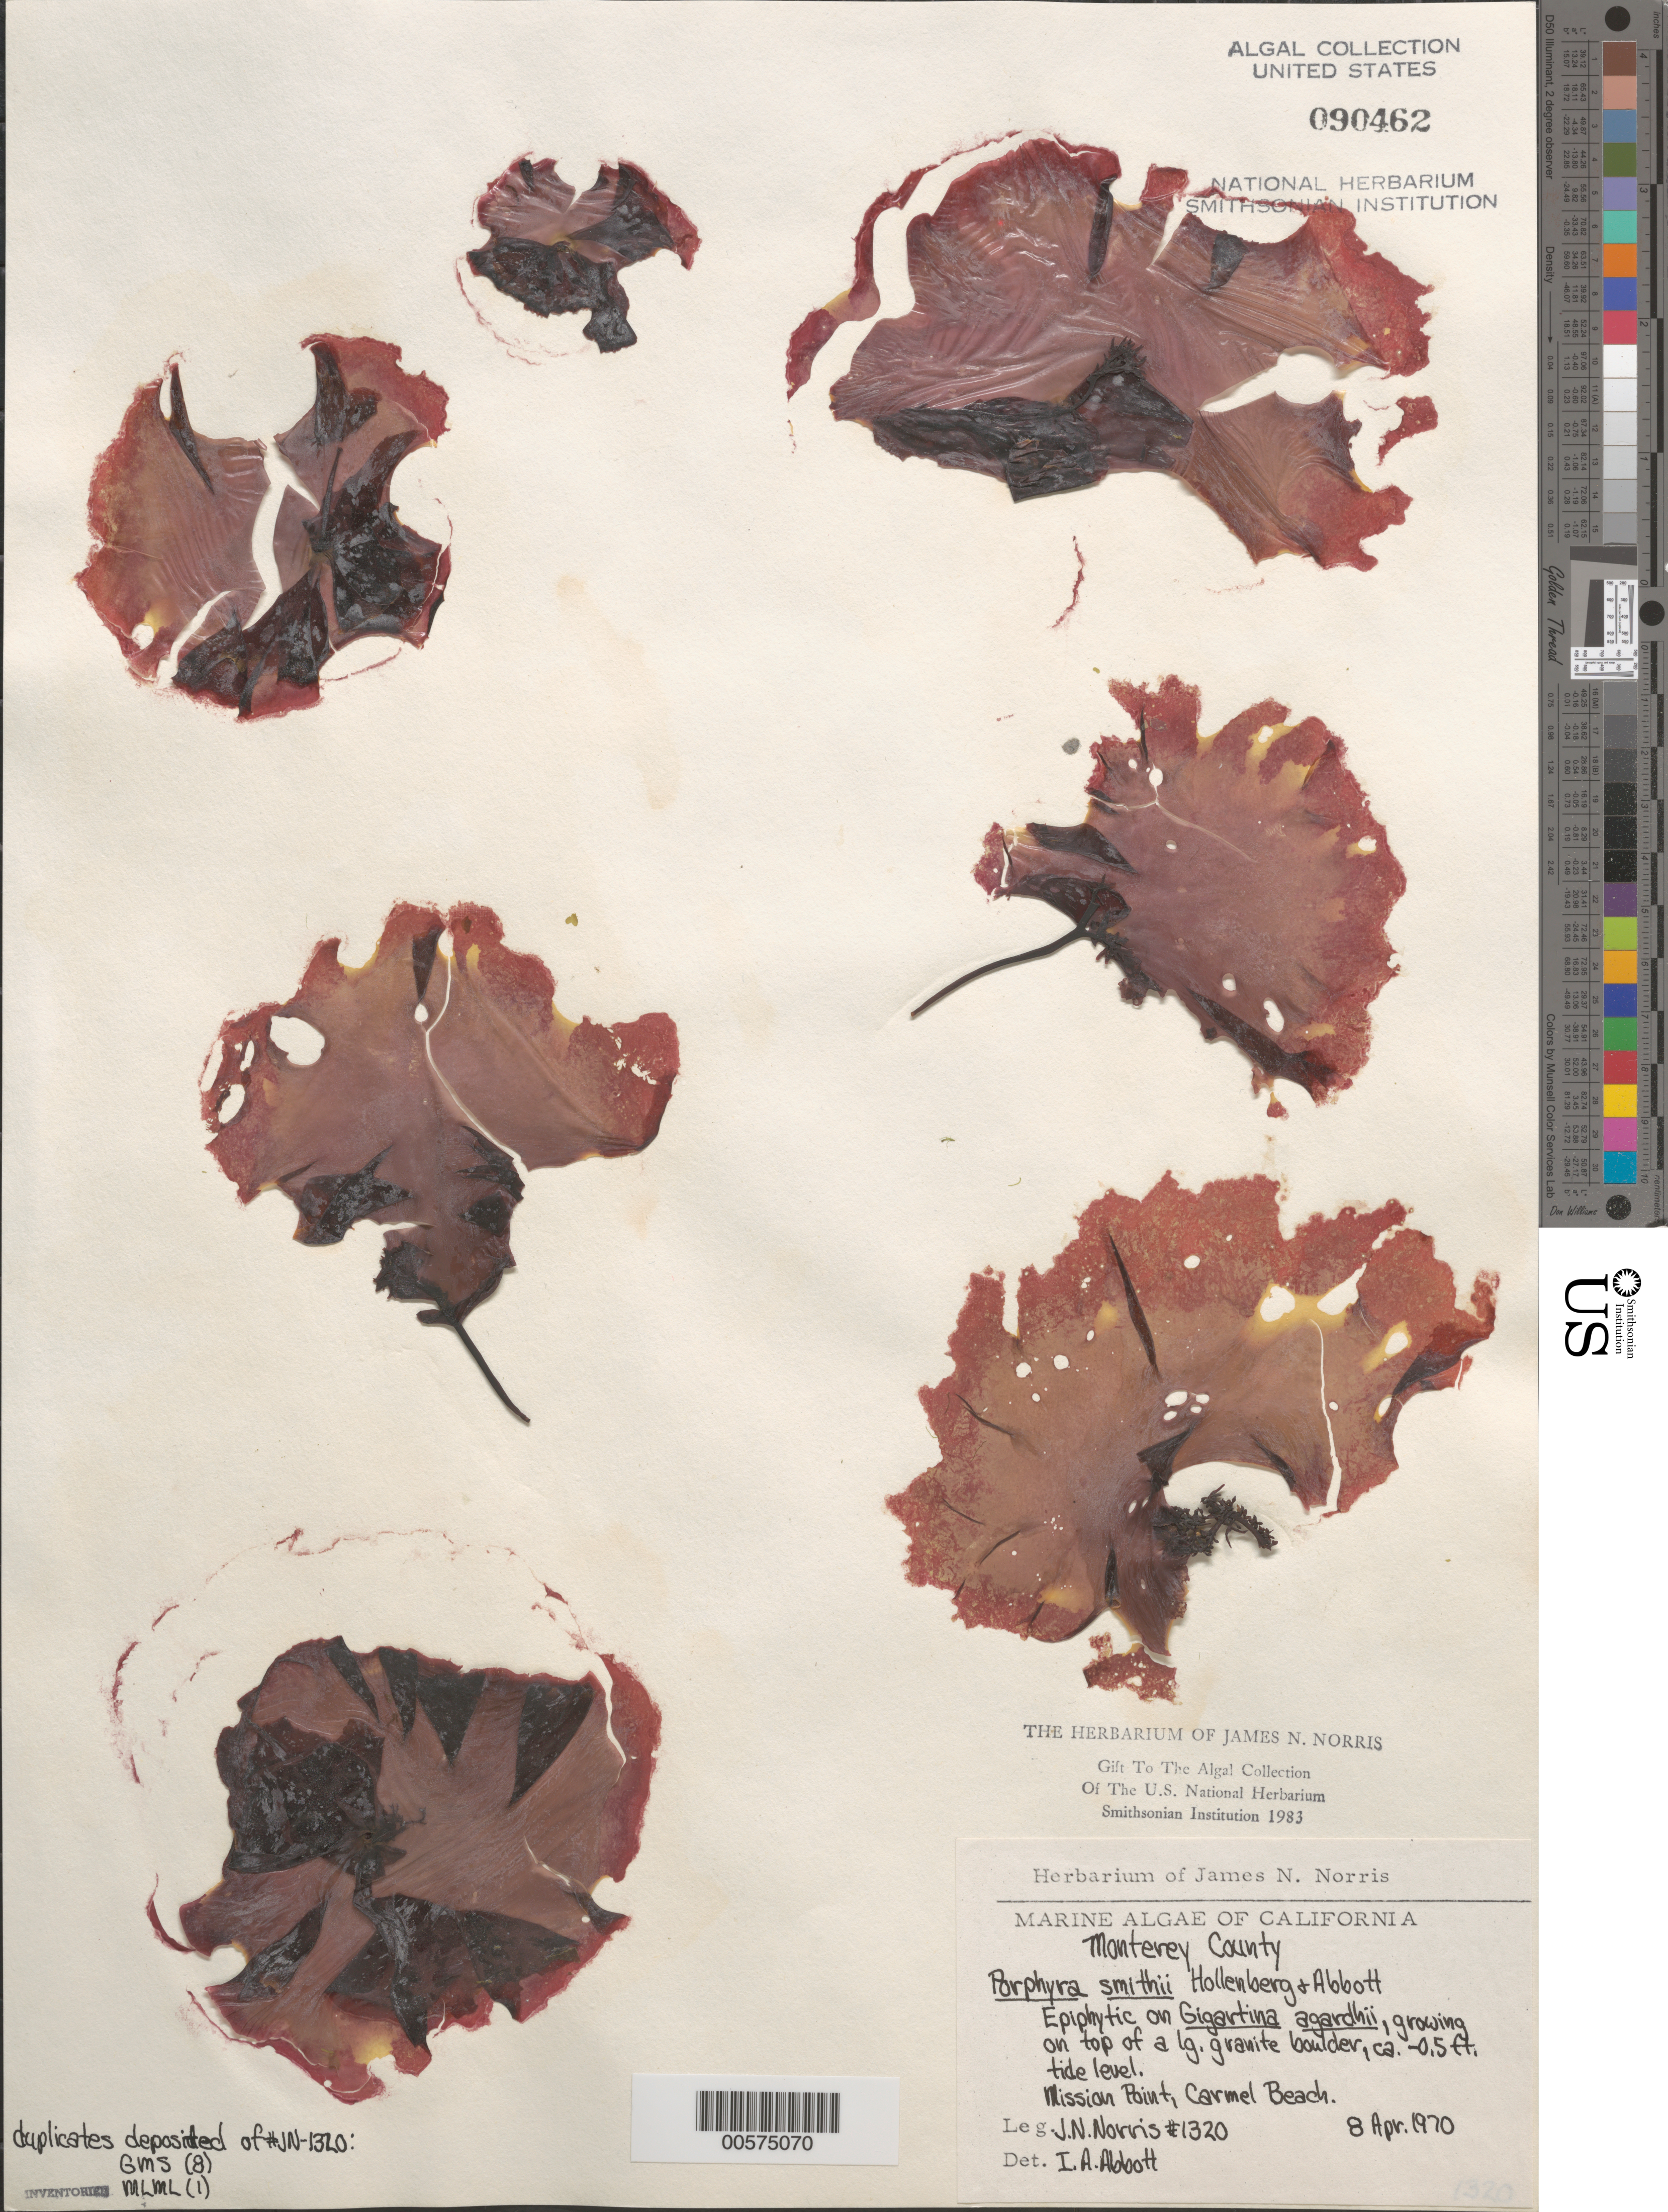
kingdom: Plantae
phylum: Rhodophyta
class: Bangiophyceae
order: Bangiales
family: Bangiaceae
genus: Pyropia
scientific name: Pyropia smithii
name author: (Hollenb. & I.A. Abbott) S.C. Lindstrom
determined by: Algae name updating Project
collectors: J. N. Norris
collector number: JN-1320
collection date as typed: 08 Apr 1970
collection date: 1970-04-08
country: United States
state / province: California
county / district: Monterey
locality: Mission Point, Carmel Beach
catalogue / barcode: US 90462